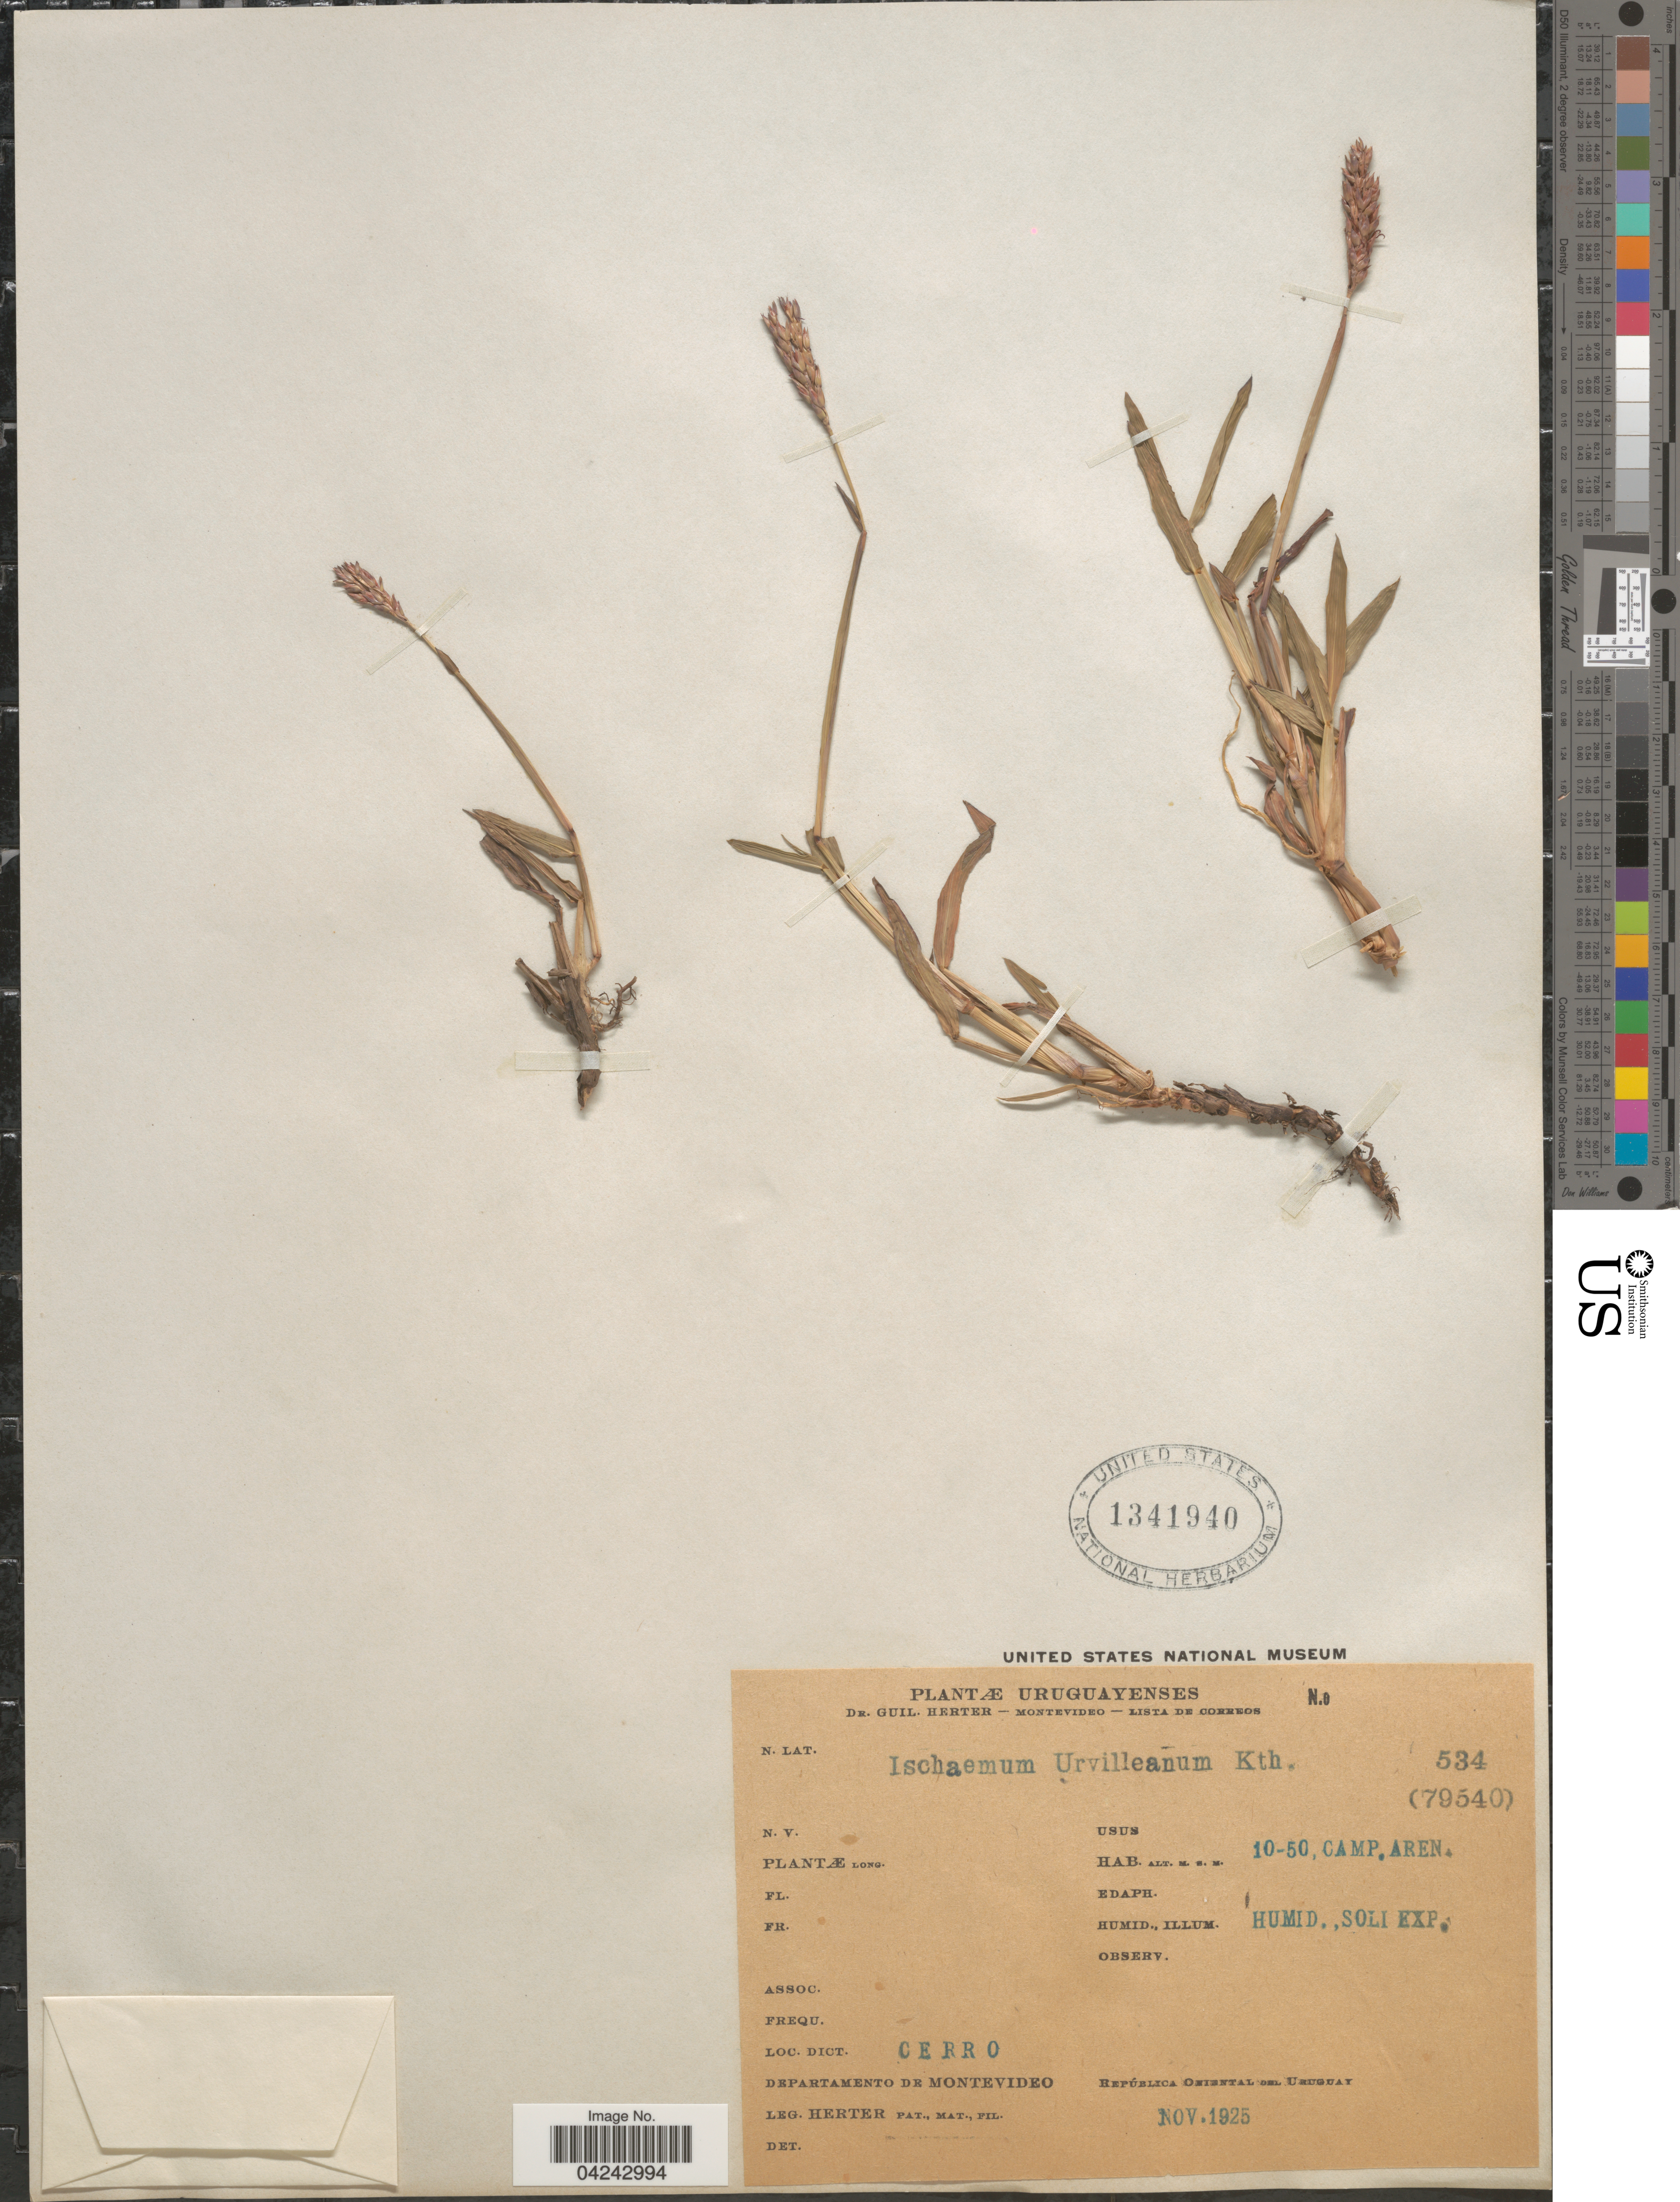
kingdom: Plantae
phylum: Tracheophyta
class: Liliopsida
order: Poales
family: Poaceae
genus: Ischaemum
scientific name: Ischaemum minus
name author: J. Presl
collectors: G. Herter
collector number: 534(79540)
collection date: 1925-11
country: Uruguay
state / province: Montevideo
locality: Dict. Cerro. Departamento de Montevideo. República Oriental del Uruguay.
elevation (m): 10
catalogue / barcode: US 1341940